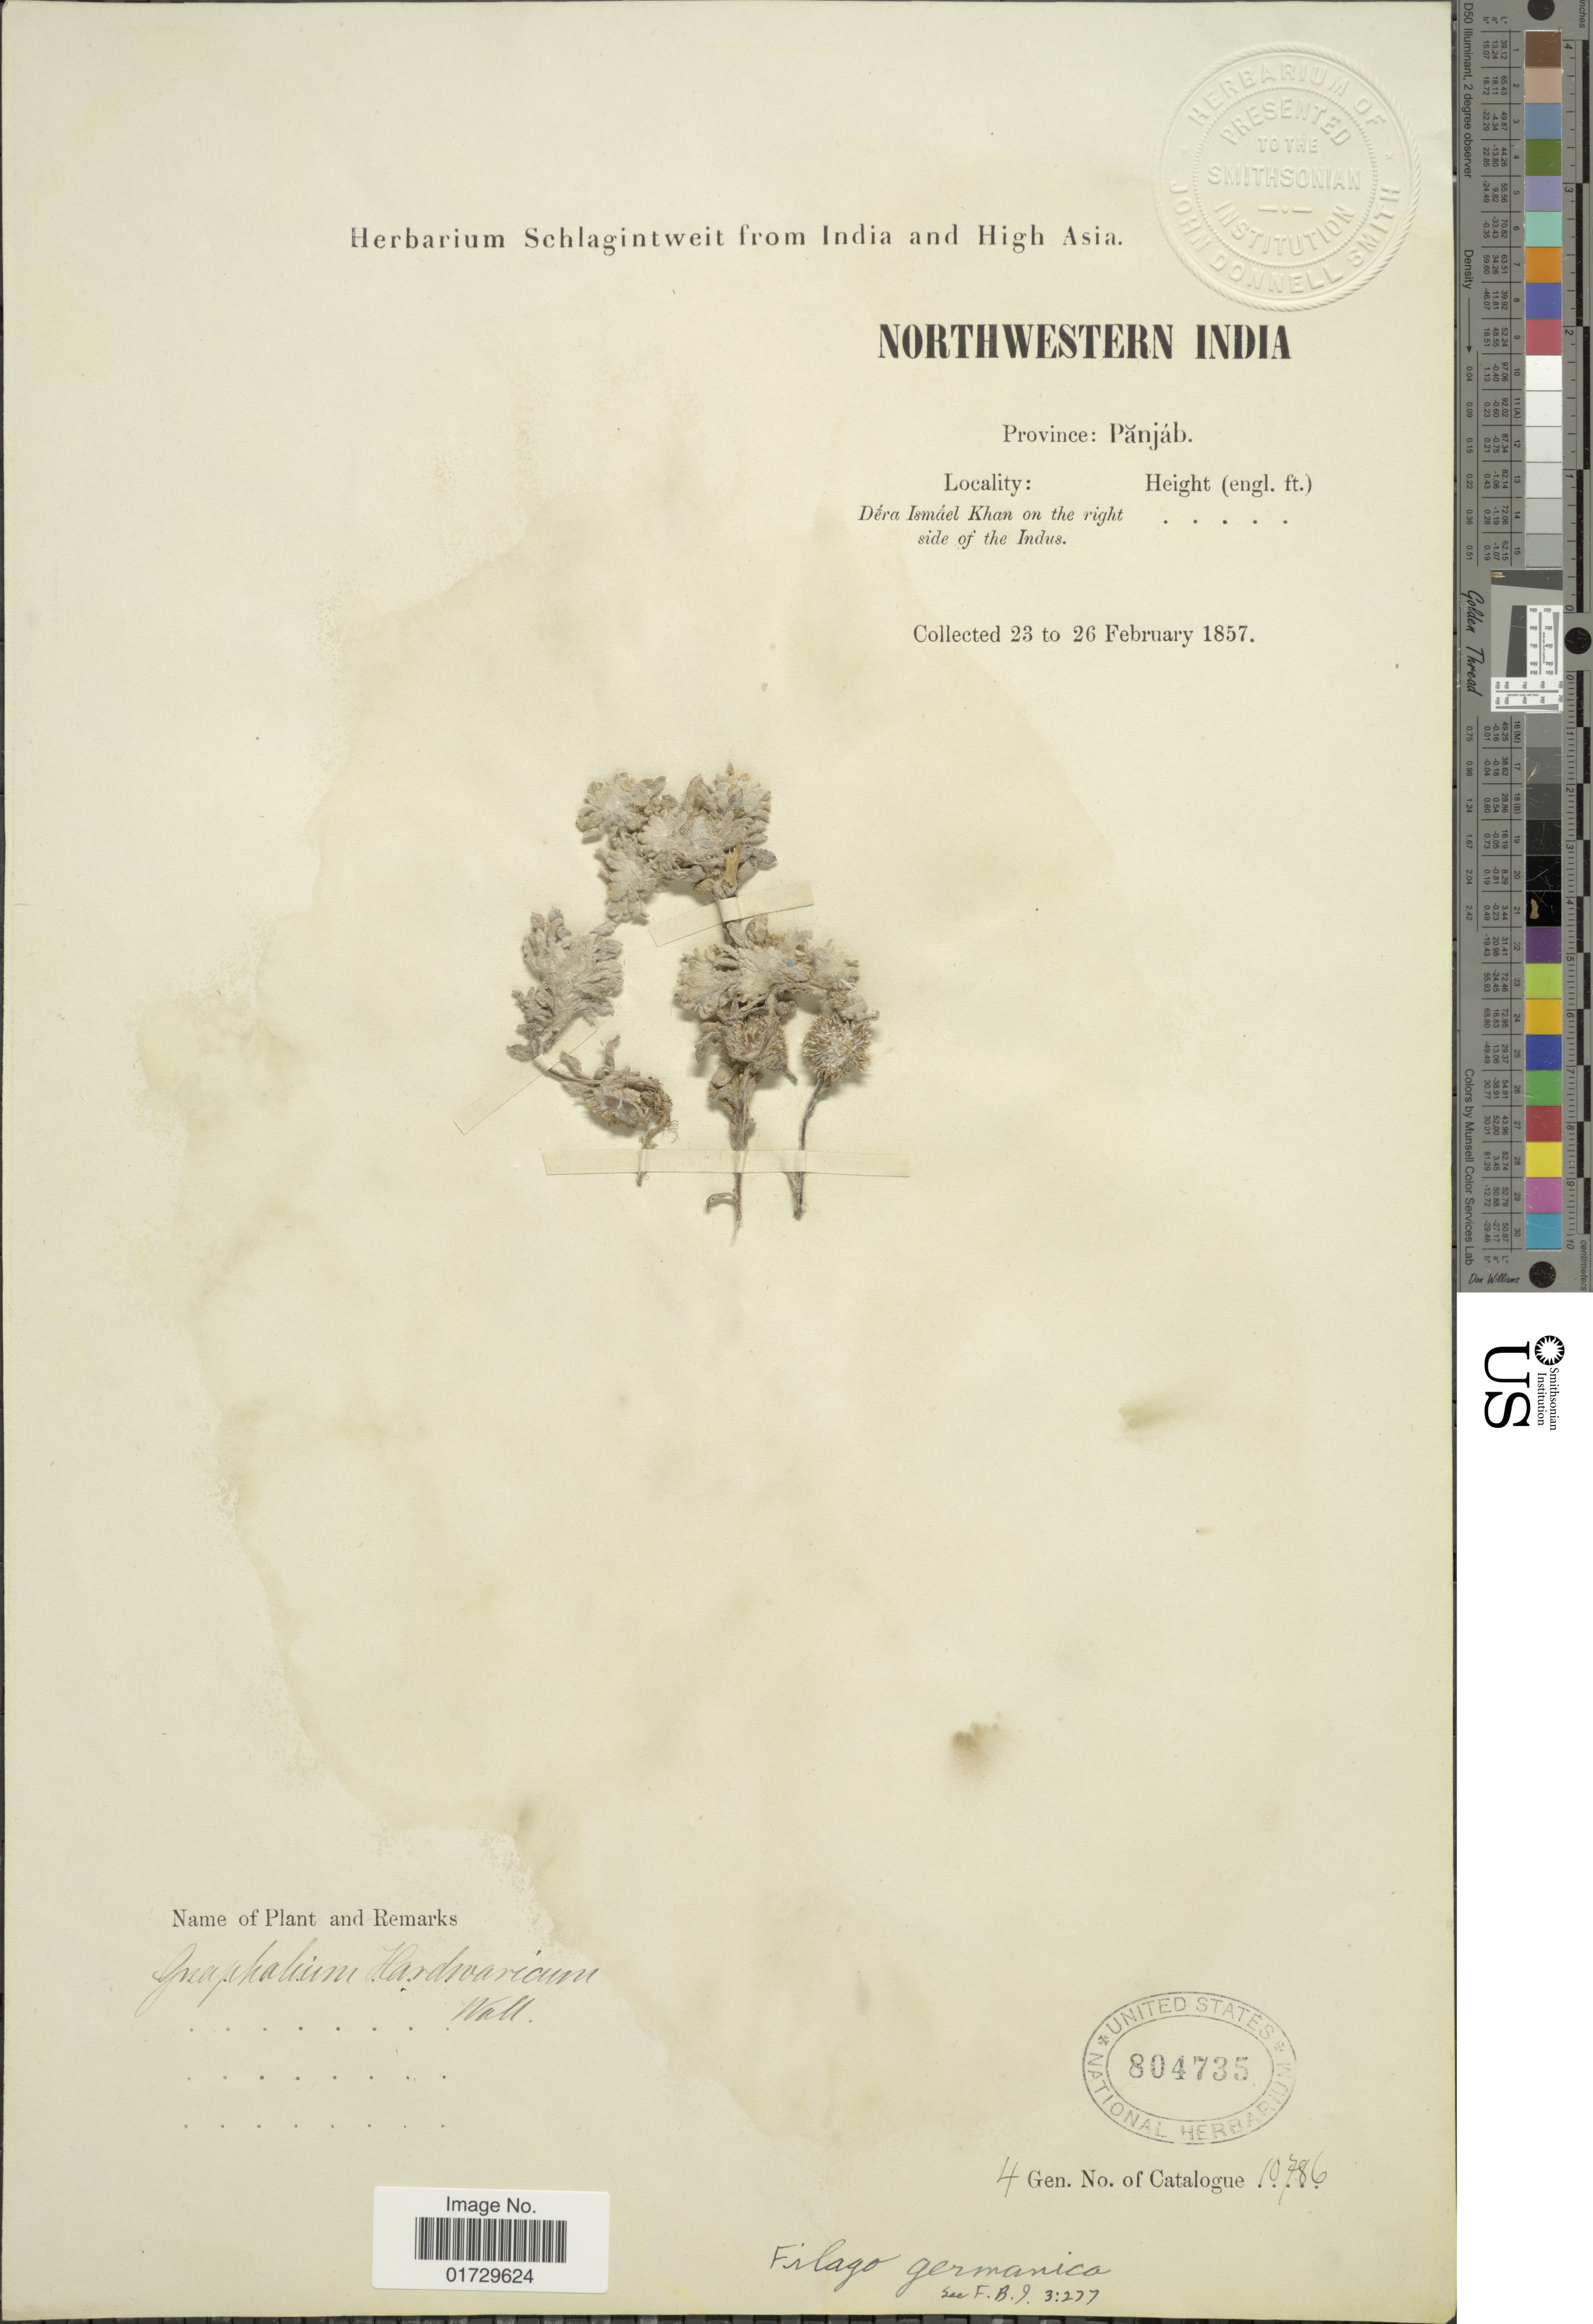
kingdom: Plantae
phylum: Tracheophyta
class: Magnoliopsida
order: Asterales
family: Asteraceae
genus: Filago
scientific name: Filago germanica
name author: (L.) Huds.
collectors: ex herb. Schlagintweit from India and High Asia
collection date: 1857-02-23/1857-02-26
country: India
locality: Northwestern India, Province: Panjab, Dera Ismael Khan on the right side of the Indus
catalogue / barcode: US 804735